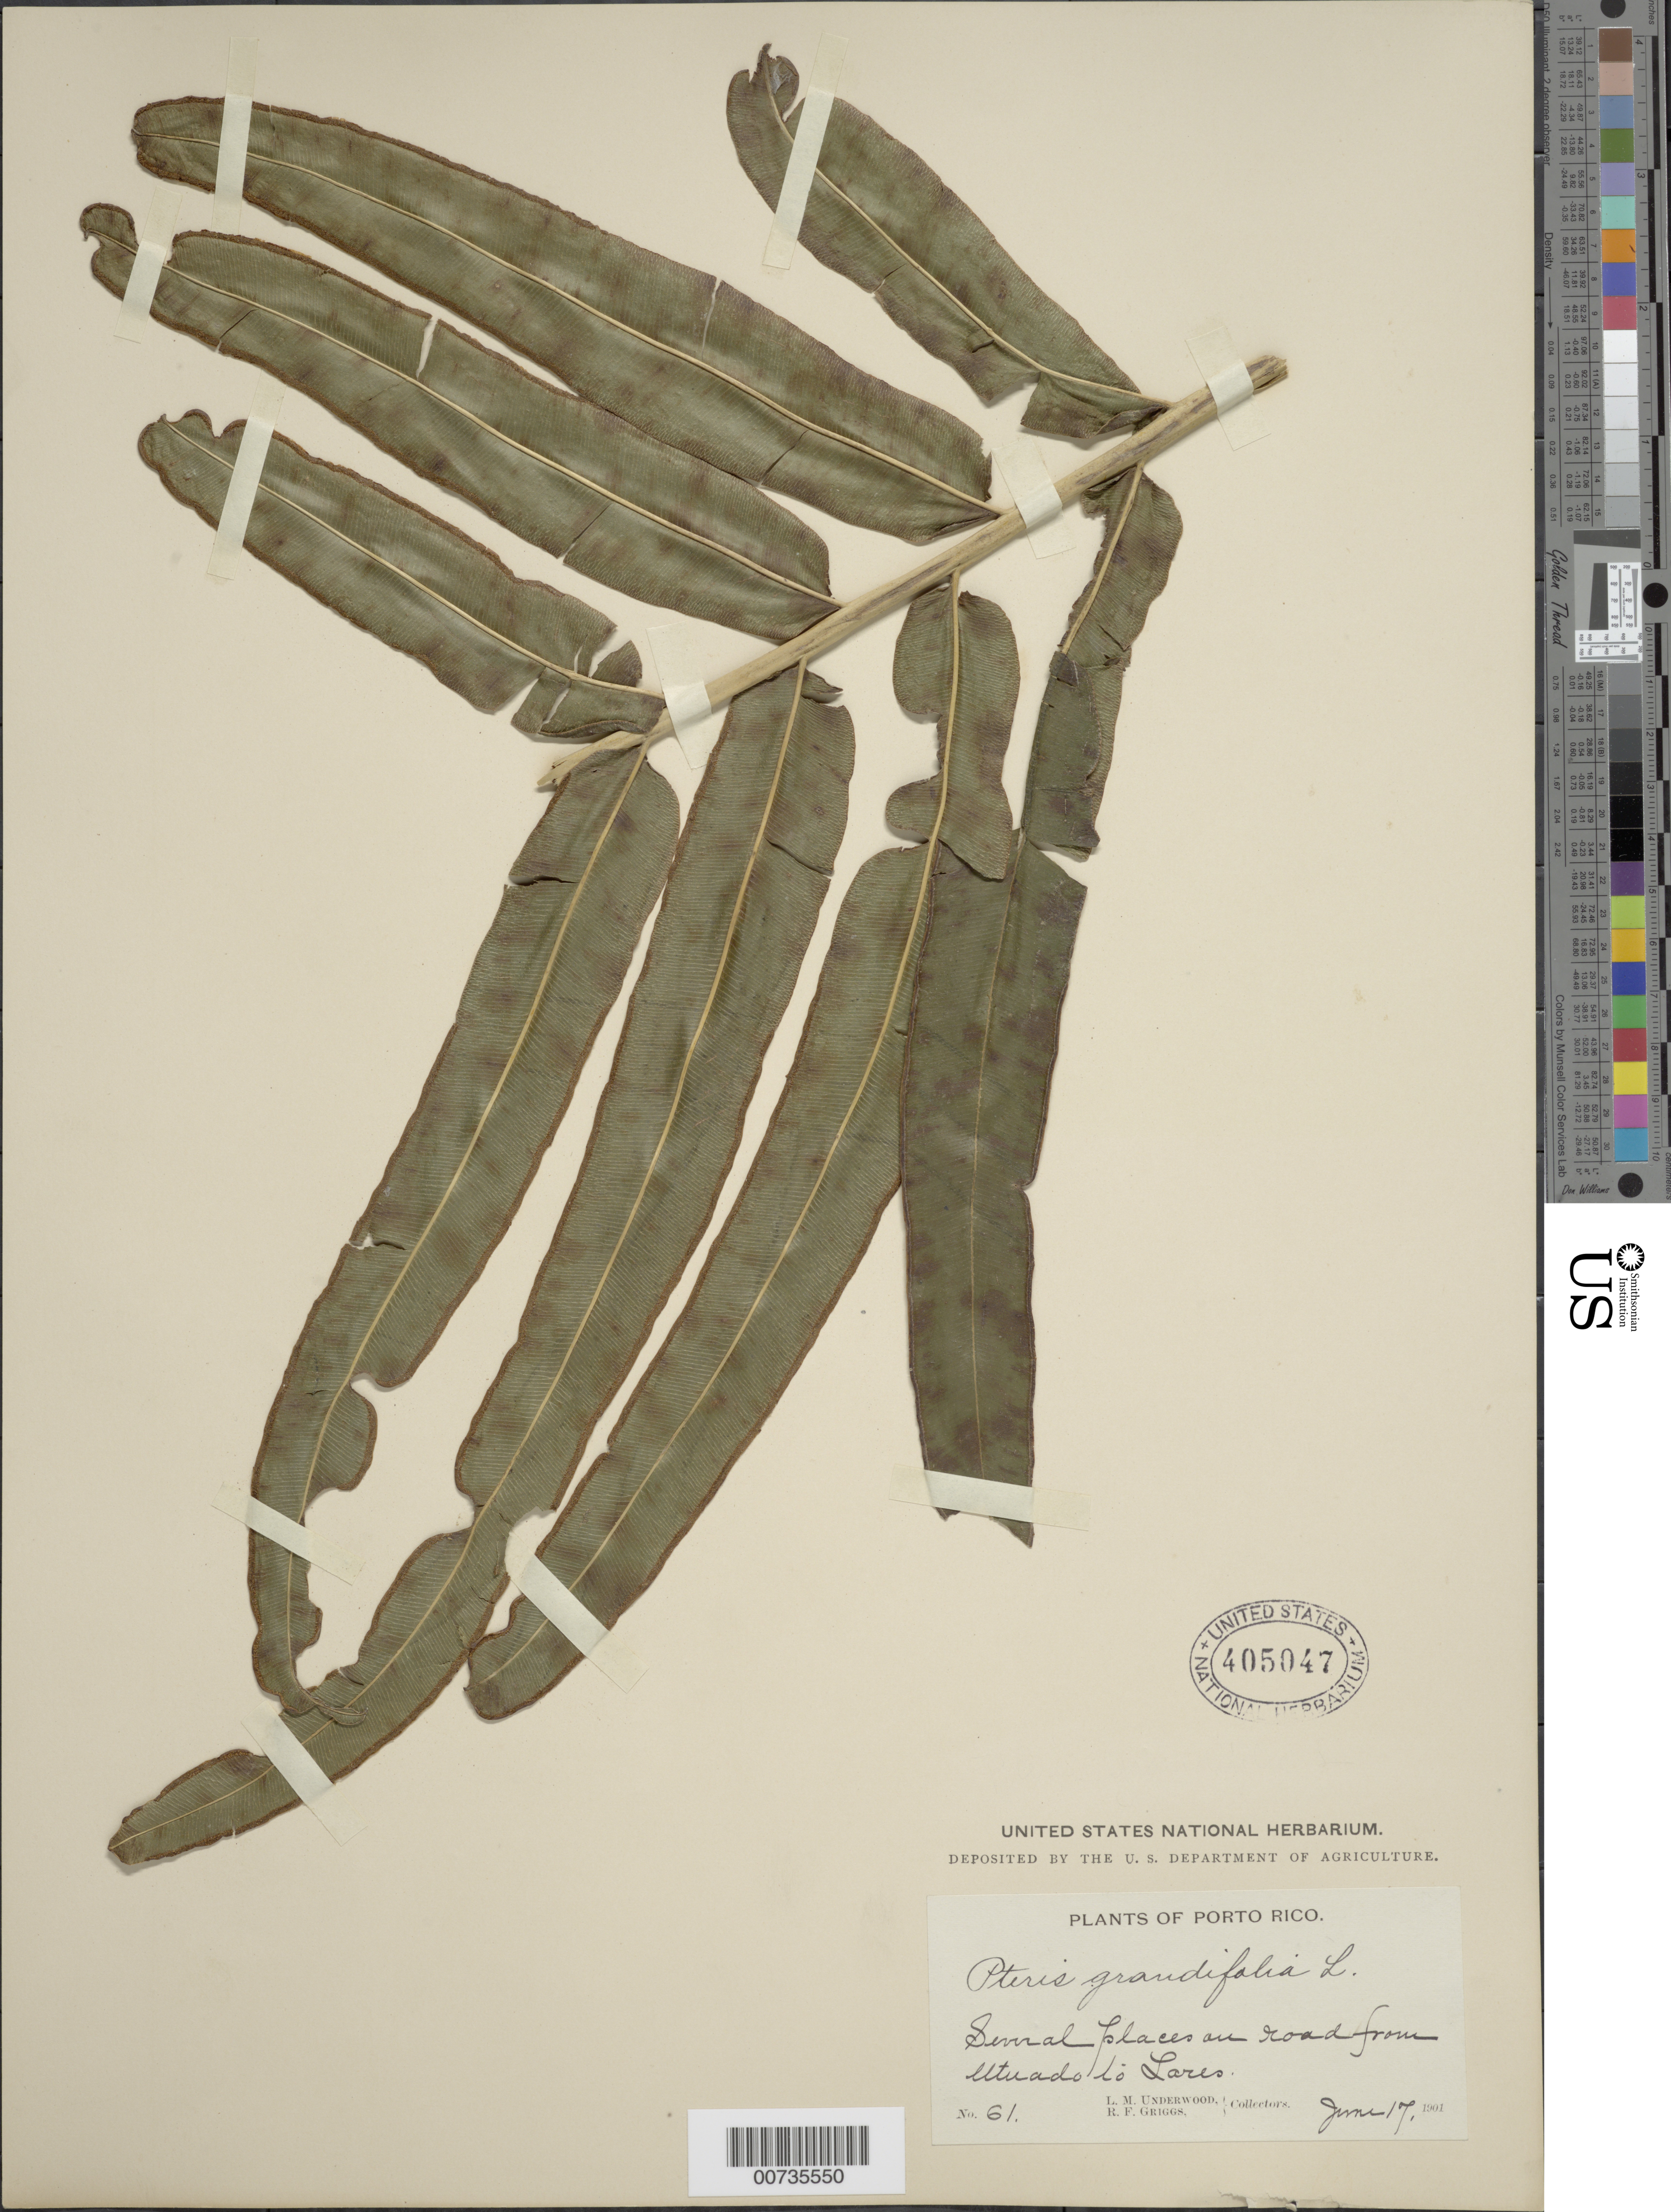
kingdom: Plantae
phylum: Tracheophyta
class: Polypodiopsida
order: Polypodiales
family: Pteridaceae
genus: Pteris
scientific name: Pteris grandifolia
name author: L.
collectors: L. M. Underwood & R. F. Griggs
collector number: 61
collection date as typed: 17 Jun 1901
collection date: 1901-06-17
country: Puerto Rico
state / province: Utuado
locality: Utuado to Lares, on road from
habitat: Several places on road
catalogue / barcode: US 405047